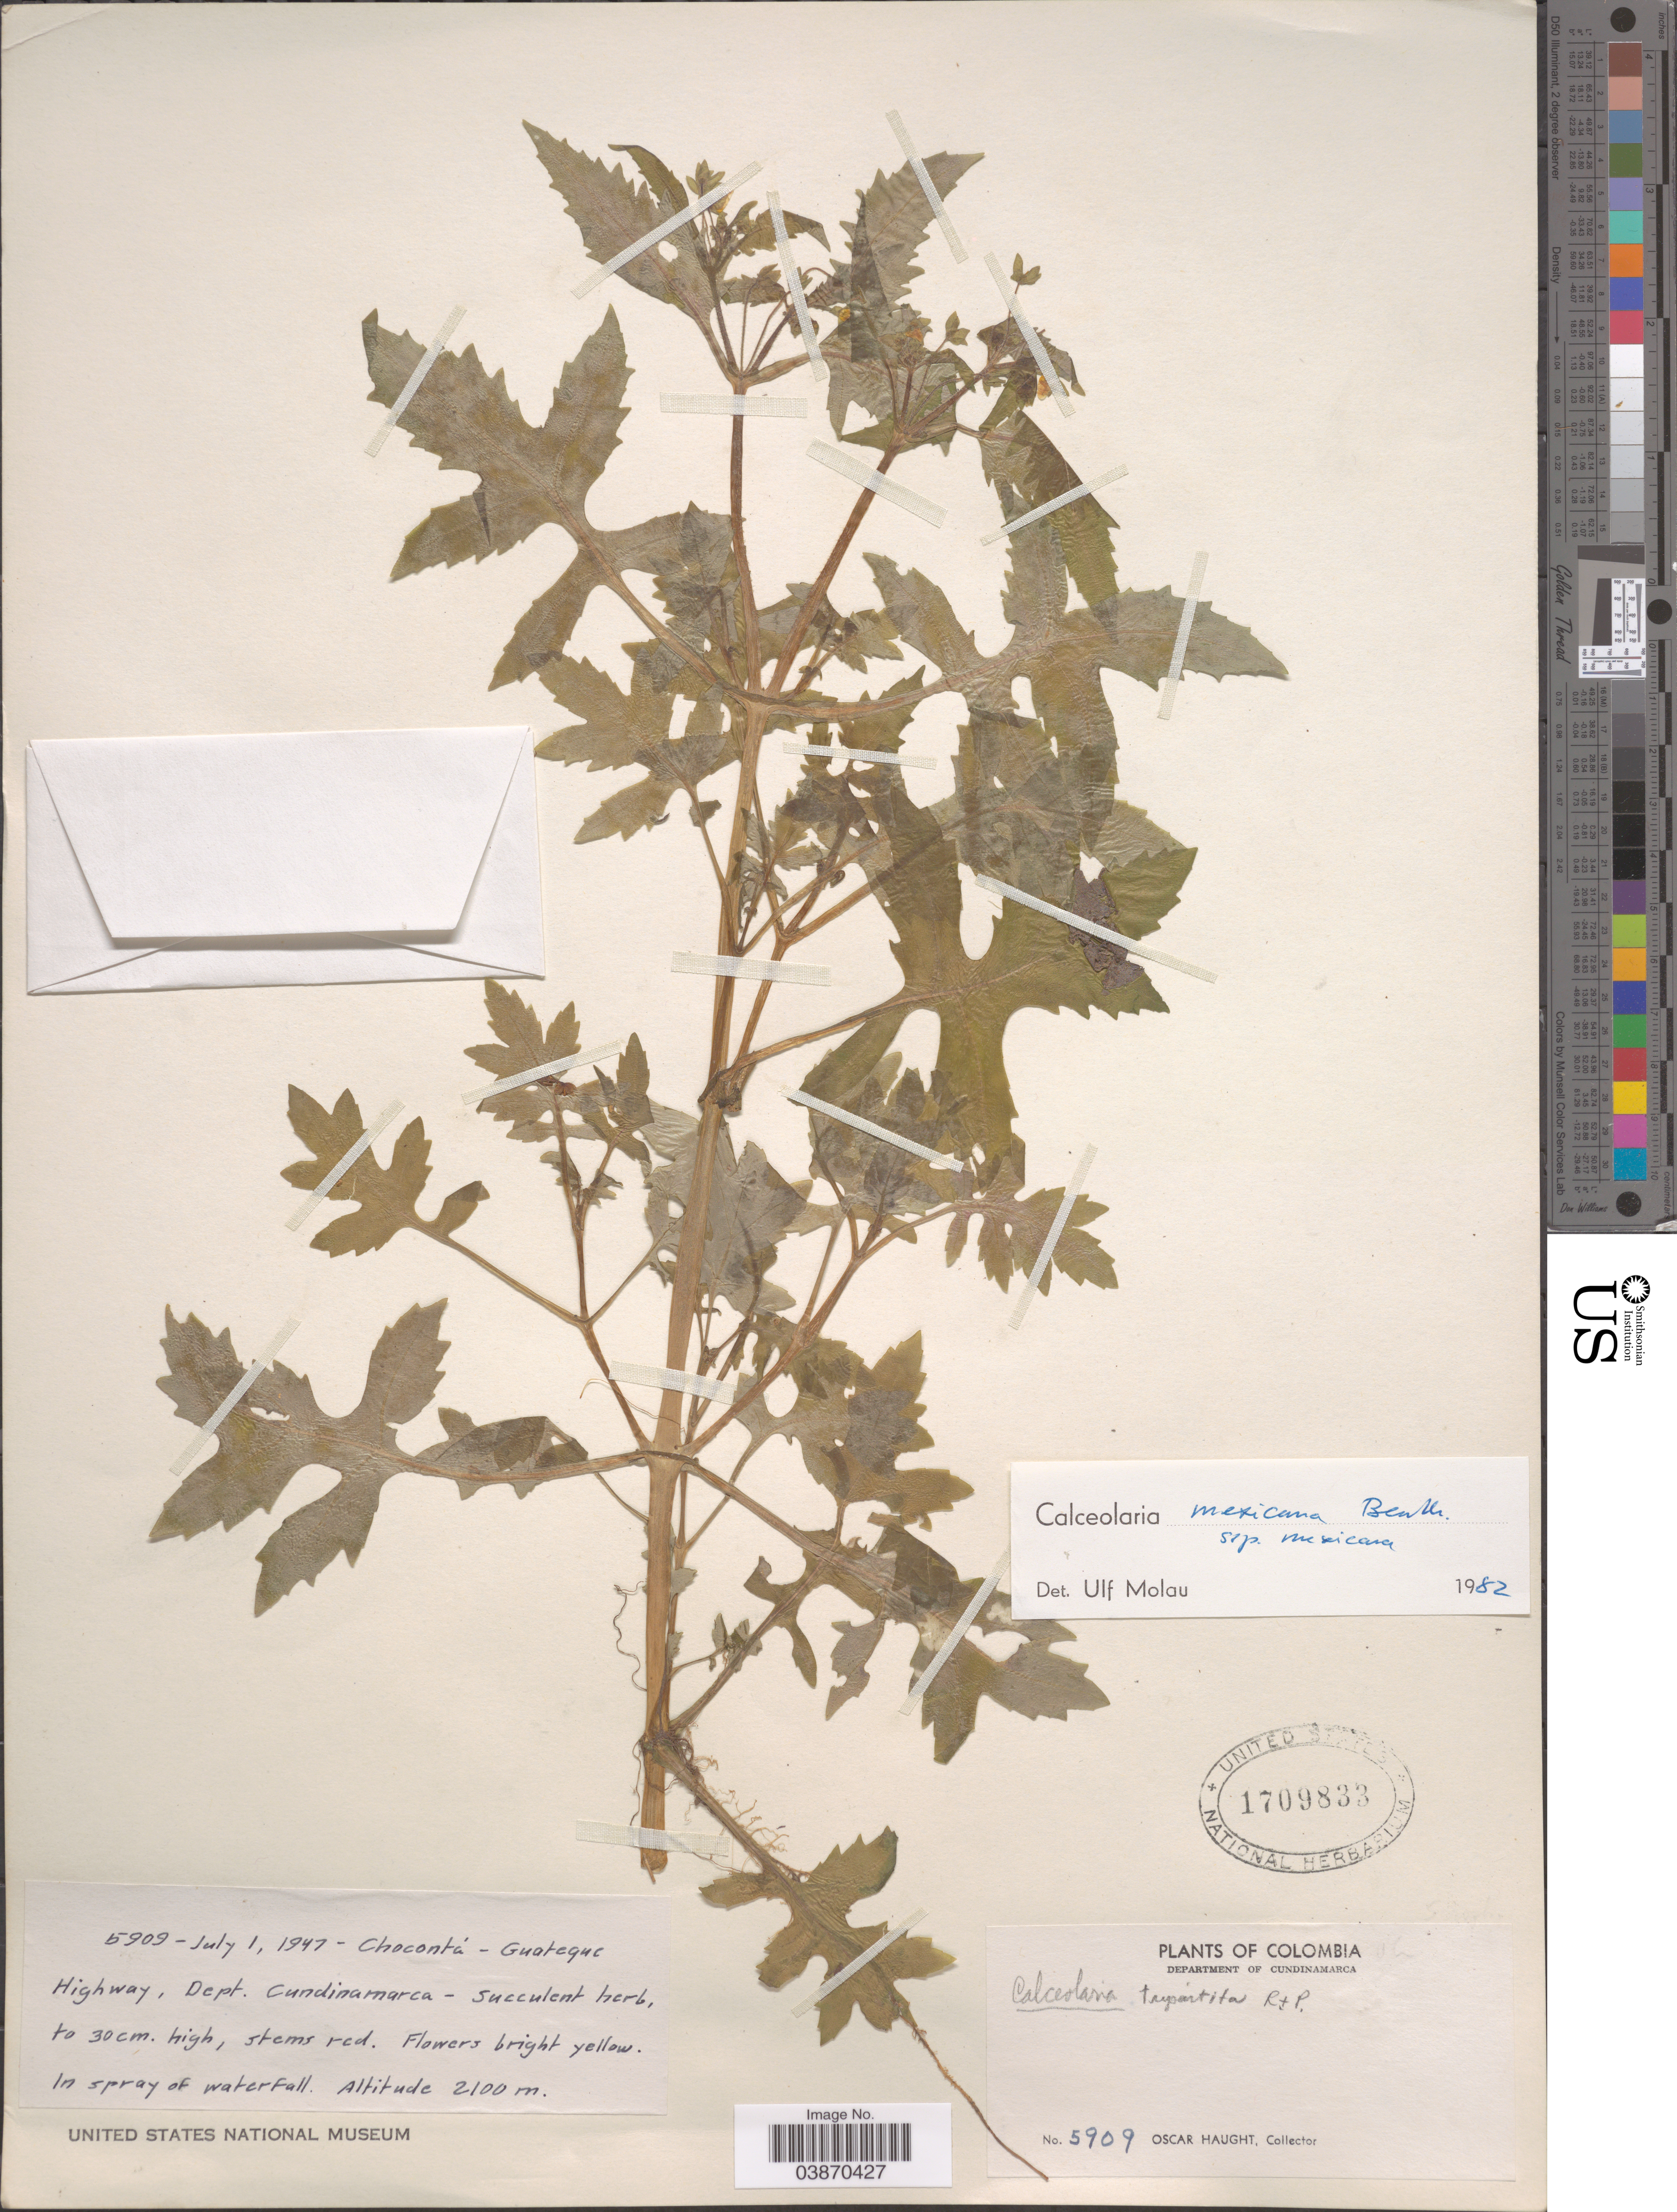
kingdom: Plantae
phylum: Tracheophyta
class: Magnoliopsida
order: Lamiales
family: Calceolariaceae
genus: Calceolaria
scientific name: Calceolaria mexicana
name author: Benth.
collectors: O. L. Haught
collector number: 5909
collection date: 1947-07-01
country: Colombia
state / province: Cundinamarca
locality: Chocontá - Guateque Highway, Dept. Cundinamarca. Department of Cundinamarca.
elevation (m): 2100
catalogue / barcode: US 1709833